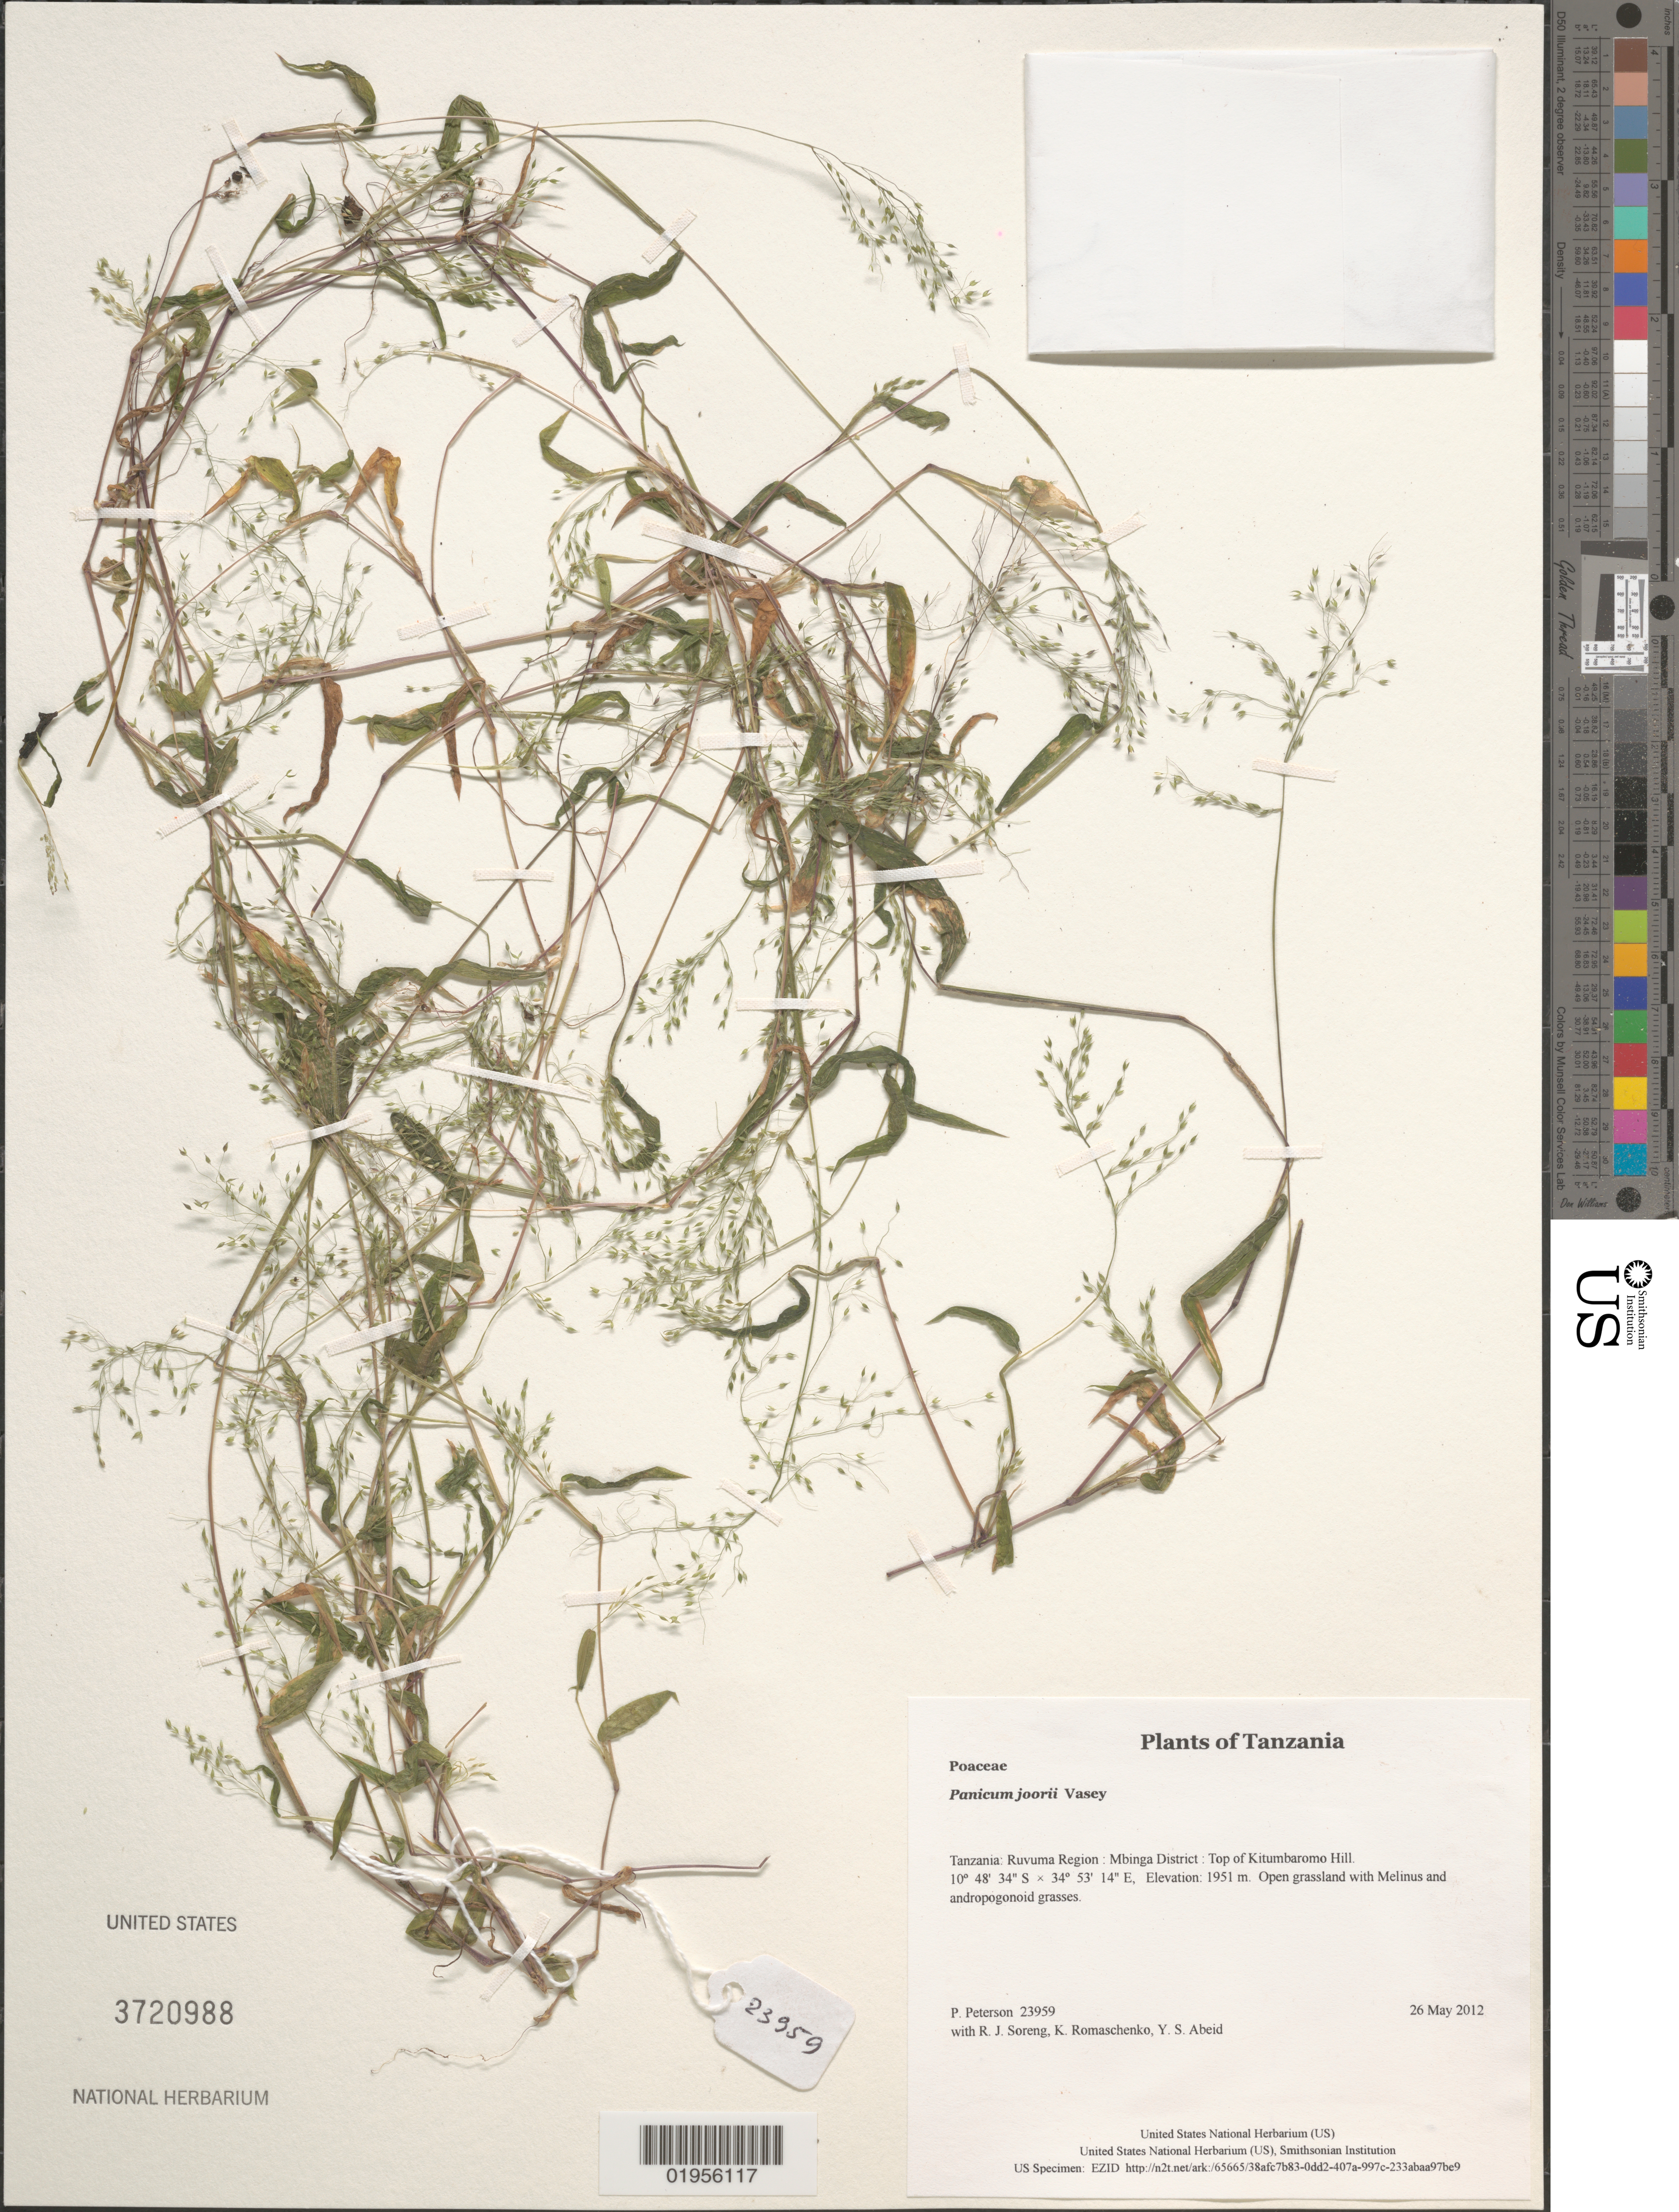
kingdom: Plantae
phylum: Tracheophyta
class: Liliopsida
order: Poales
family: Poaceae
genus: Panicum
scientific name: Panicum sp.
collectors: P. M. Peterson, R. J. Soreng, K. Romaschenko & Y. Abeid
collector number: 23959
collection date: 2012-05-26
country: Tanzania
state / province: Ruvuma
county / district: Mbinga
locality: Top of Kitumbaromo Hill.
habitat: Open grassland with Melinus and andropogonoid grasses.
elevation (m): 1951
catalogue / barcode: US 3720988